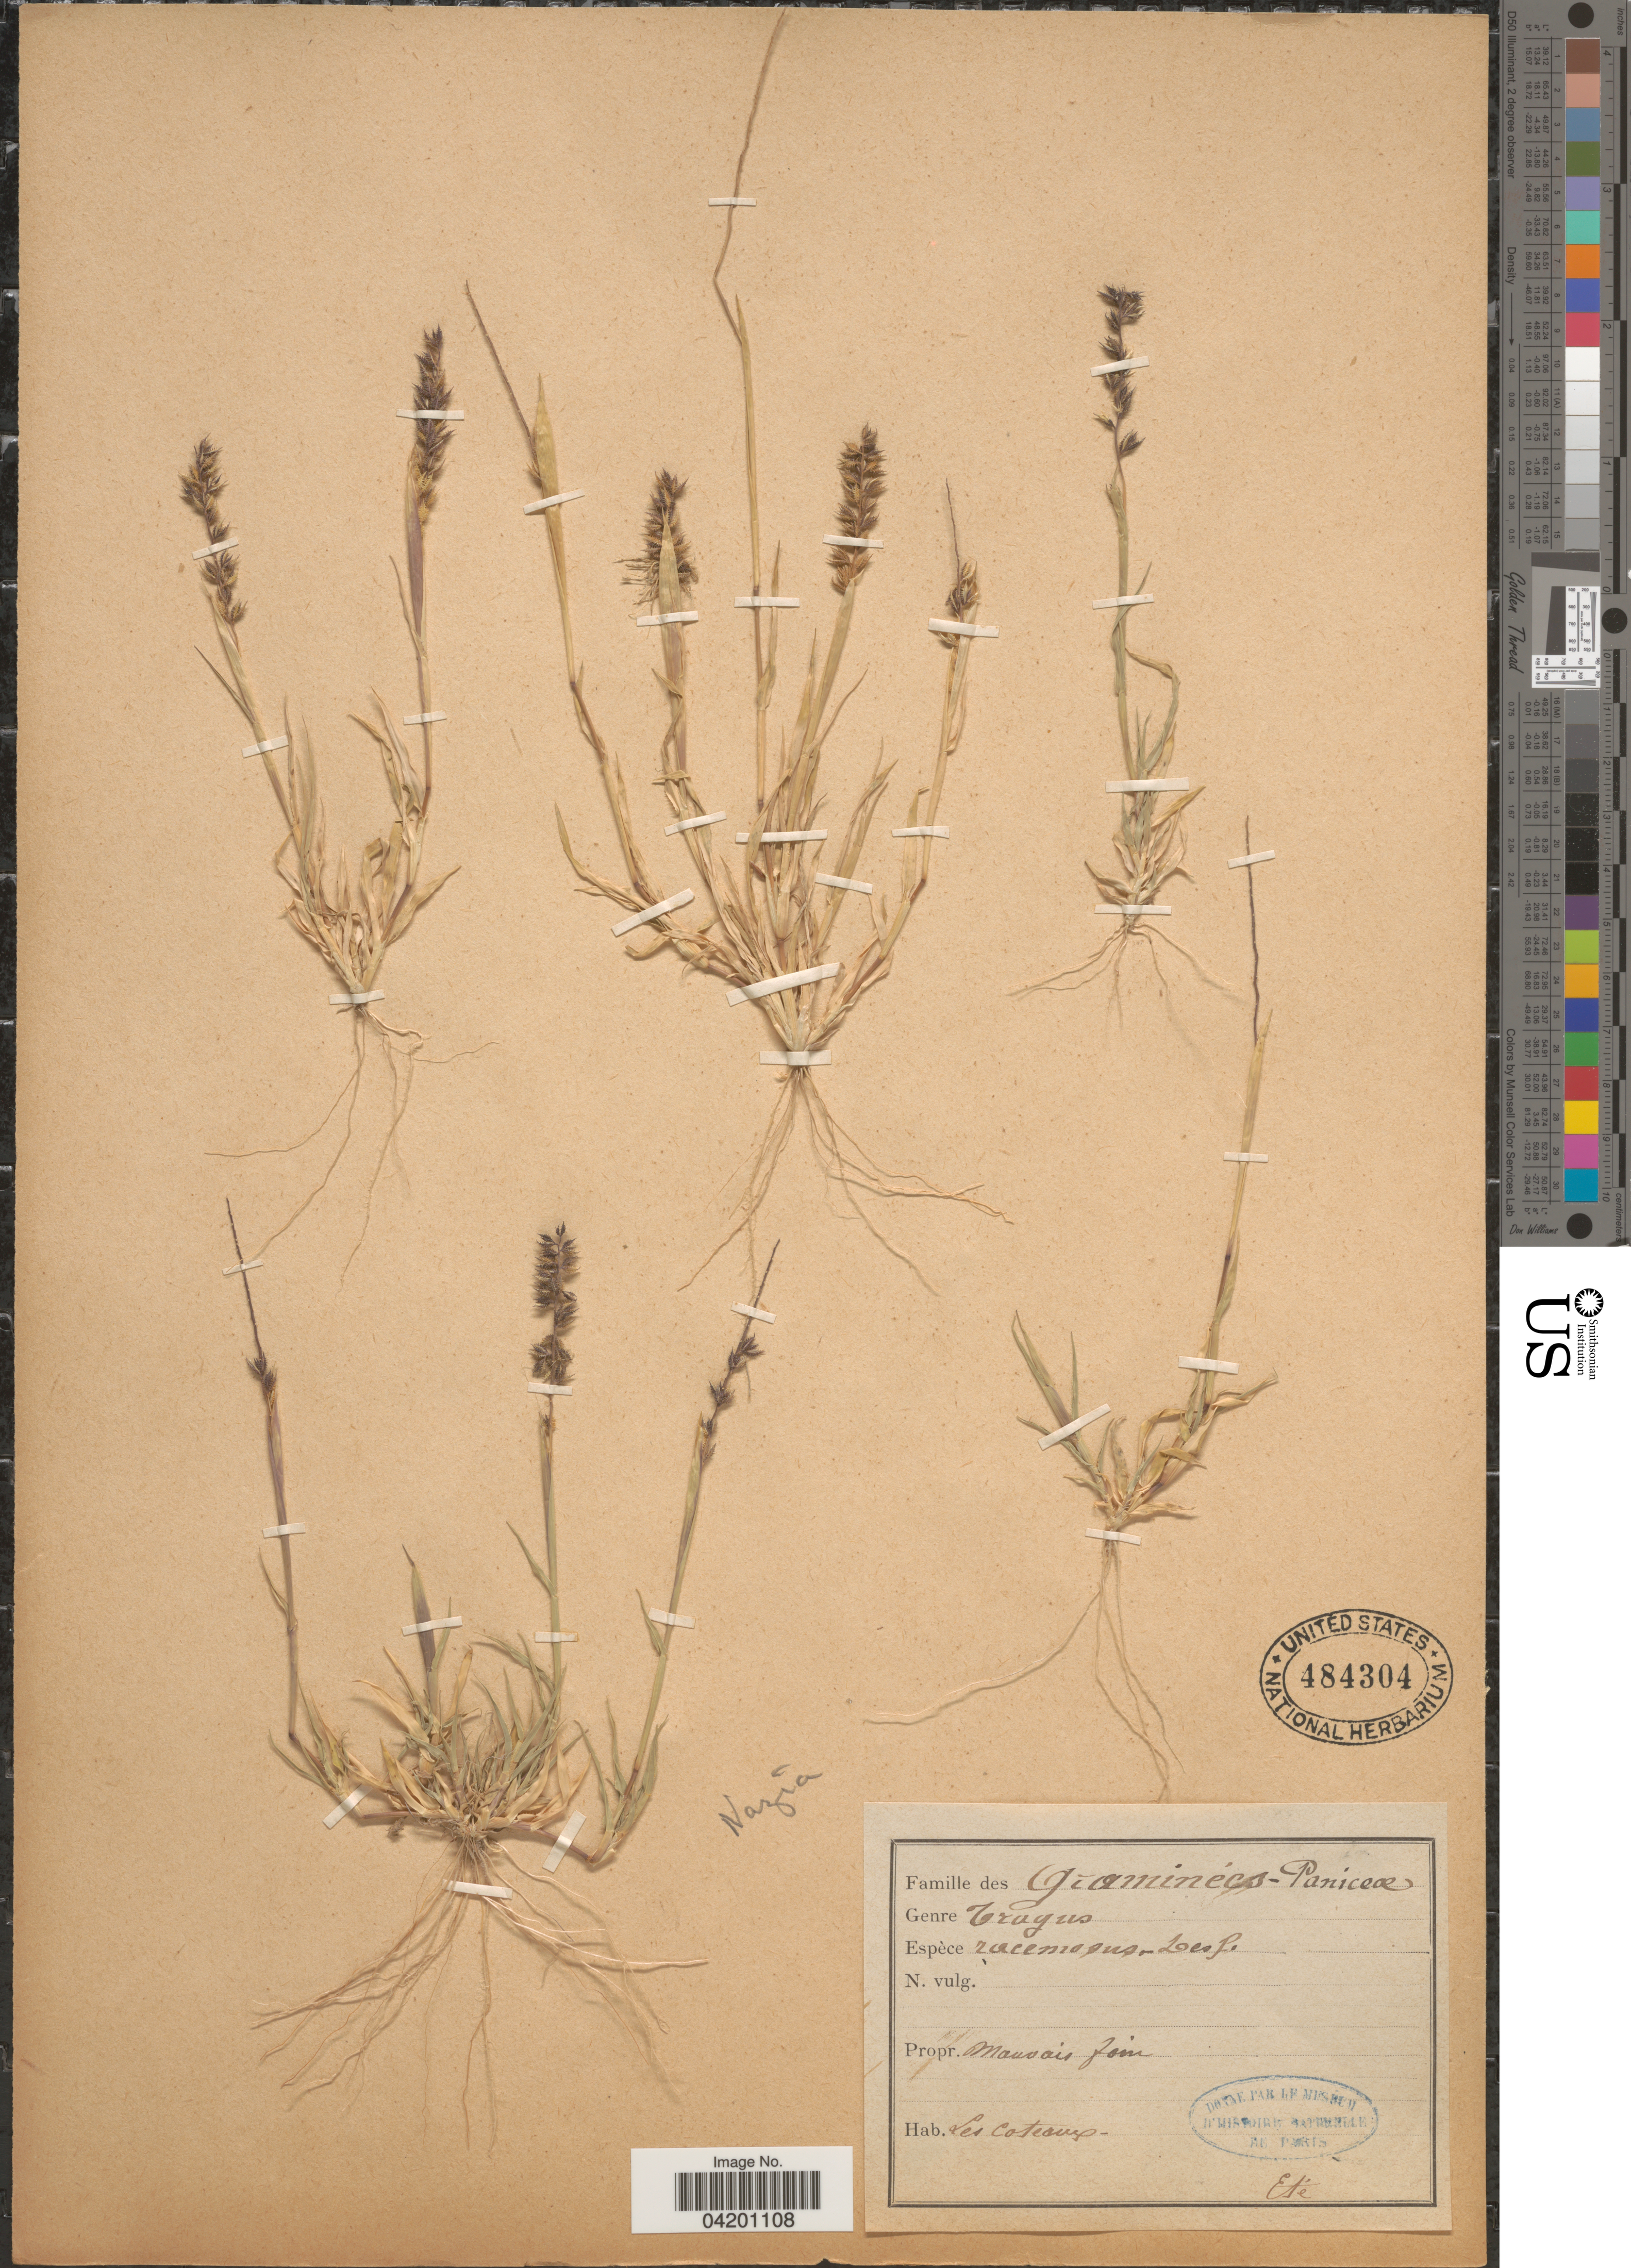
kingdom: Plantae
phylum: Tracheophyta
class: Liliopsida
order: Poales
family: Poaceae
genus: Tragus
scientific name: Tragus racemosus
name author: (L.) All.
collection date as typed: Eté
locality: Les coteaux.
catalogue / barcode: US 484304